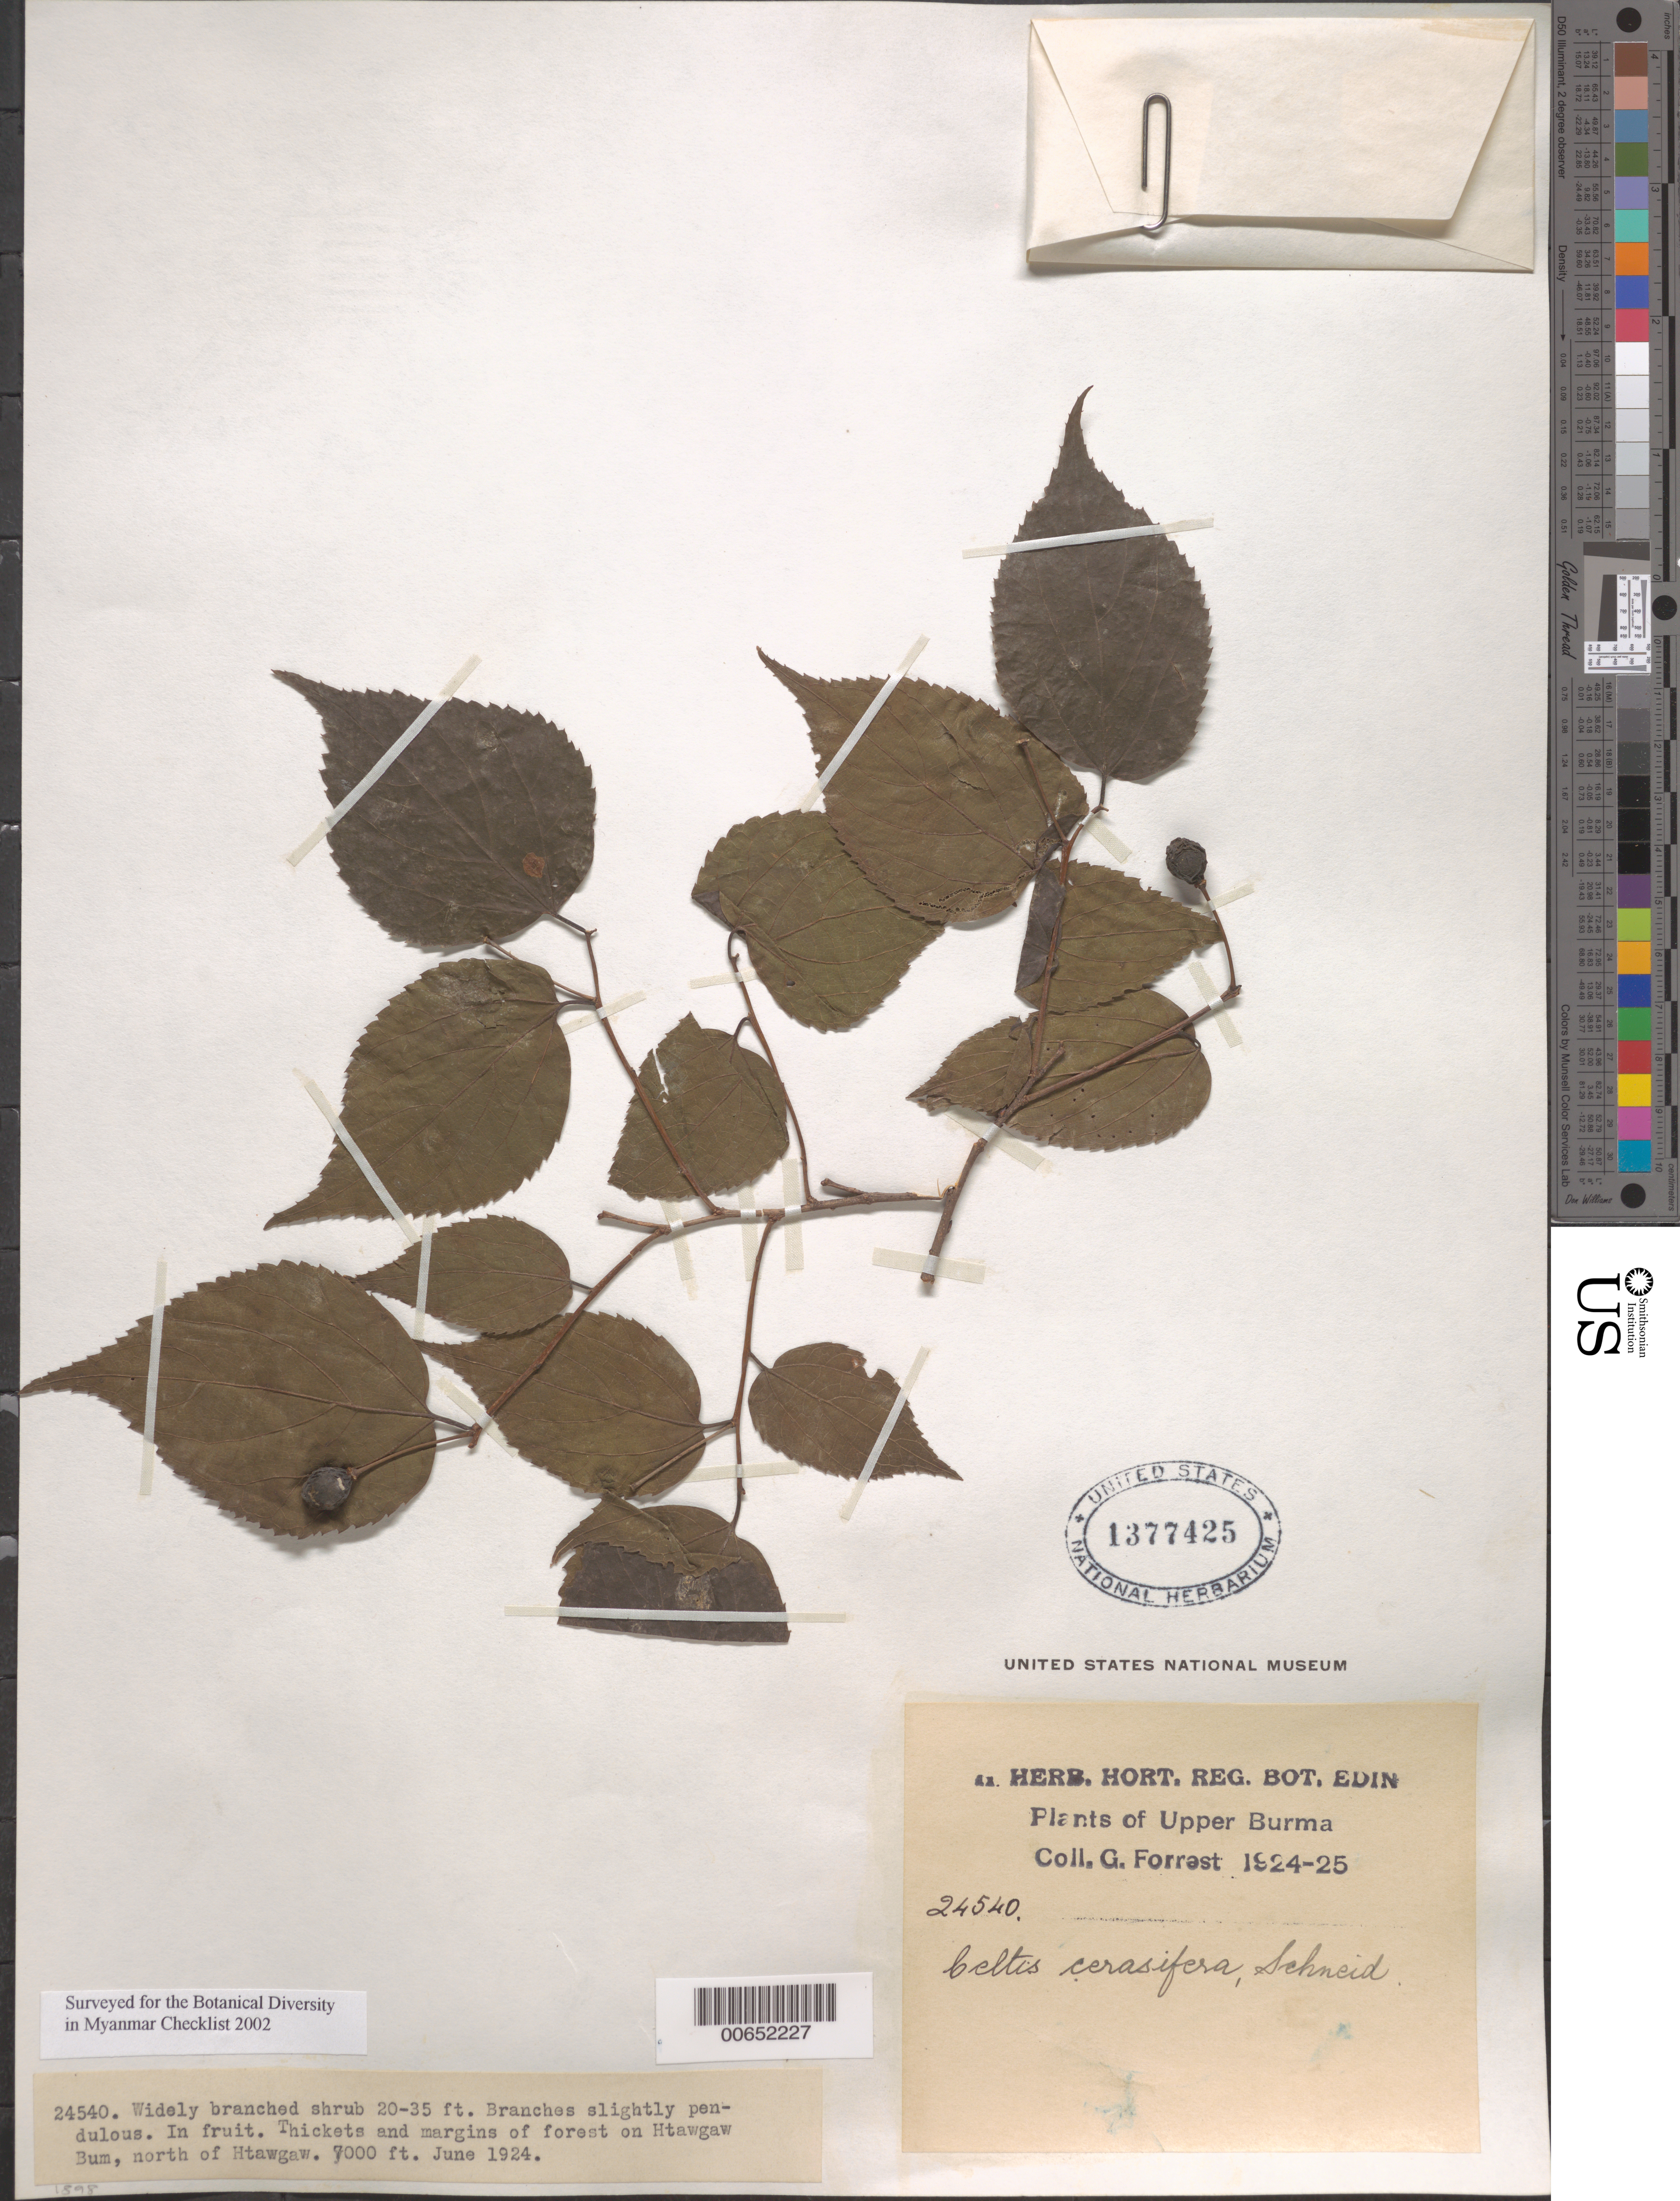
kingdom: Plantae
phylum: Tracheophyta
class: Magnoliopsida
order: Rosales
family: Cannabaceae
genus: Celtis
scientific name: Celtis cerasifera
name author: C.K. Schneid.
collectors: G. Forrest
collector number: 24540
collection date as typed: Jun 1924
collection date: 1924-06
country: Myanmar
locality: Upper Burma, north of Htawgaw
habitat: Thickets and margins of forest.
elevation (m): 2134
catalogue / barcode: US 1377425